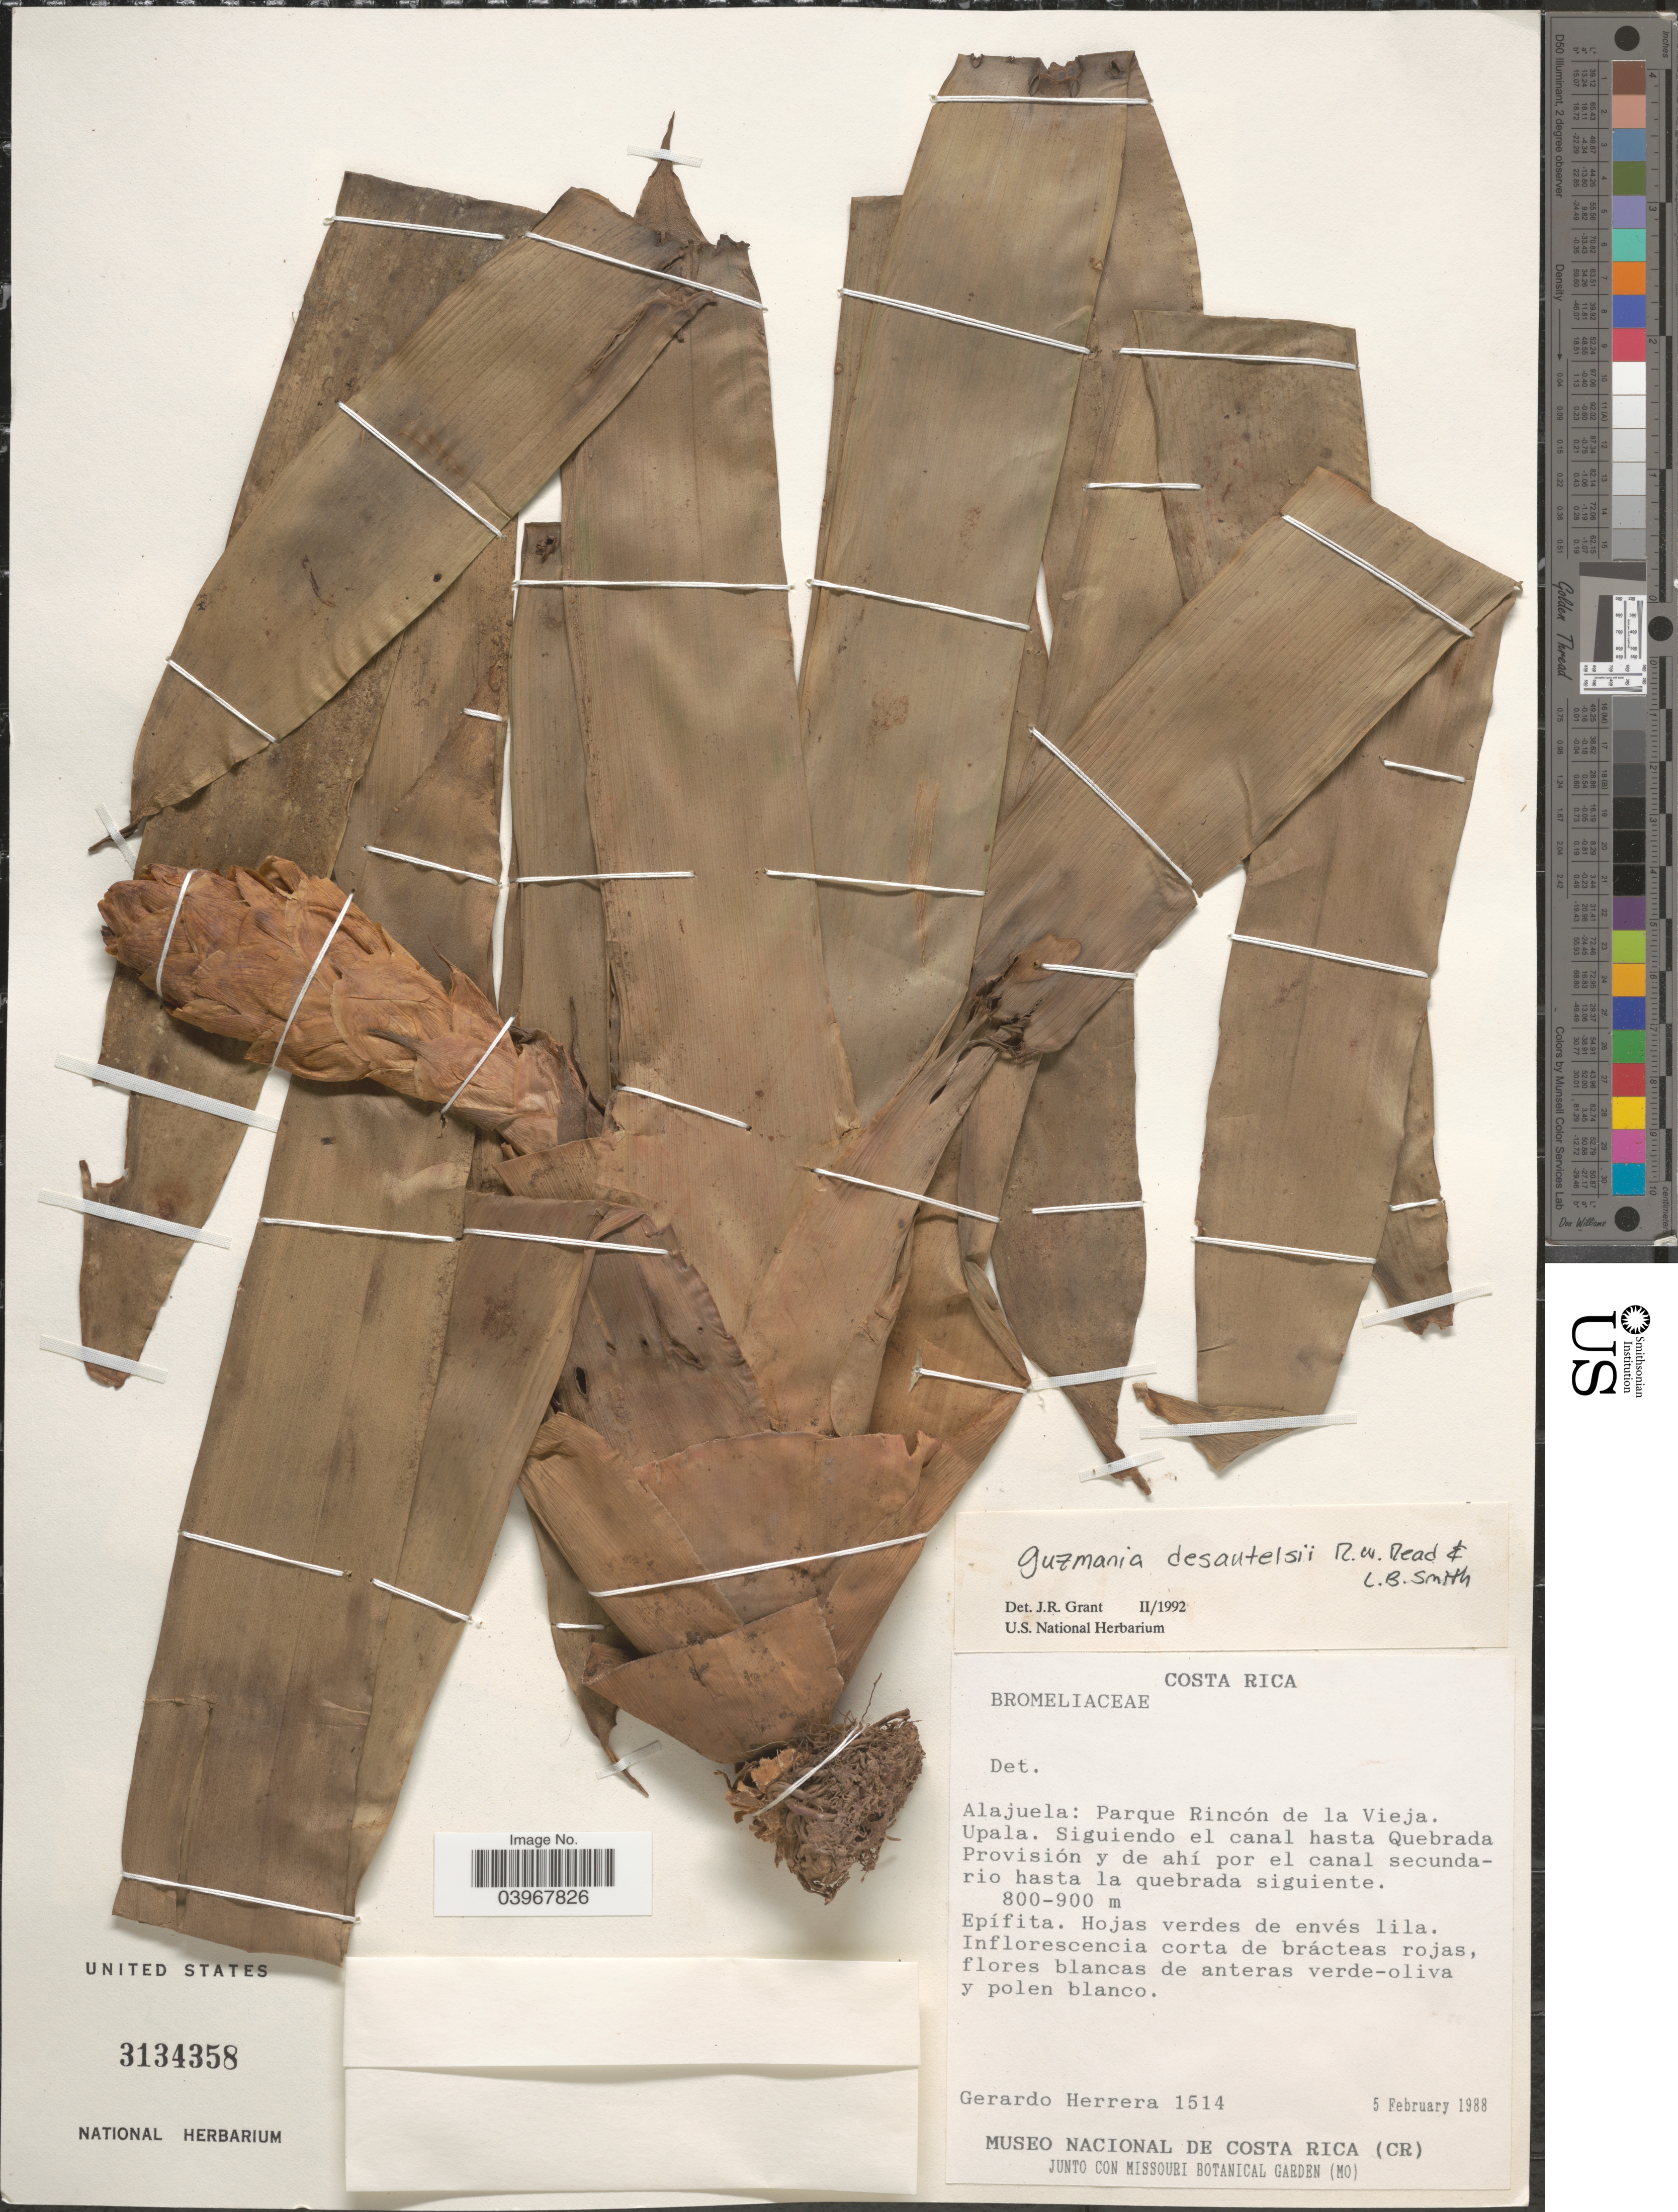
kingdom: Plantae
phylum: Tracheophyta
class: Liliopsida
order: Poales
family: Bromeliaceae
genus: Guzmania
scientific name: Guzmania desautelsii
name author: Read & L.B. Sm.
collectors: G. Herrera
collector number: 1514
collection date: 1988-02-05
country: Costa Rica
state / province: Alajuela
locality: Parque Rincón de la Vieja. Upala. Siguiendo el canal hasta Quebrada Provisión y de ahí por el canal secundario hasta la quebrada siguiente.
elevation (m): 800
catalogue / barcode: US 3134358